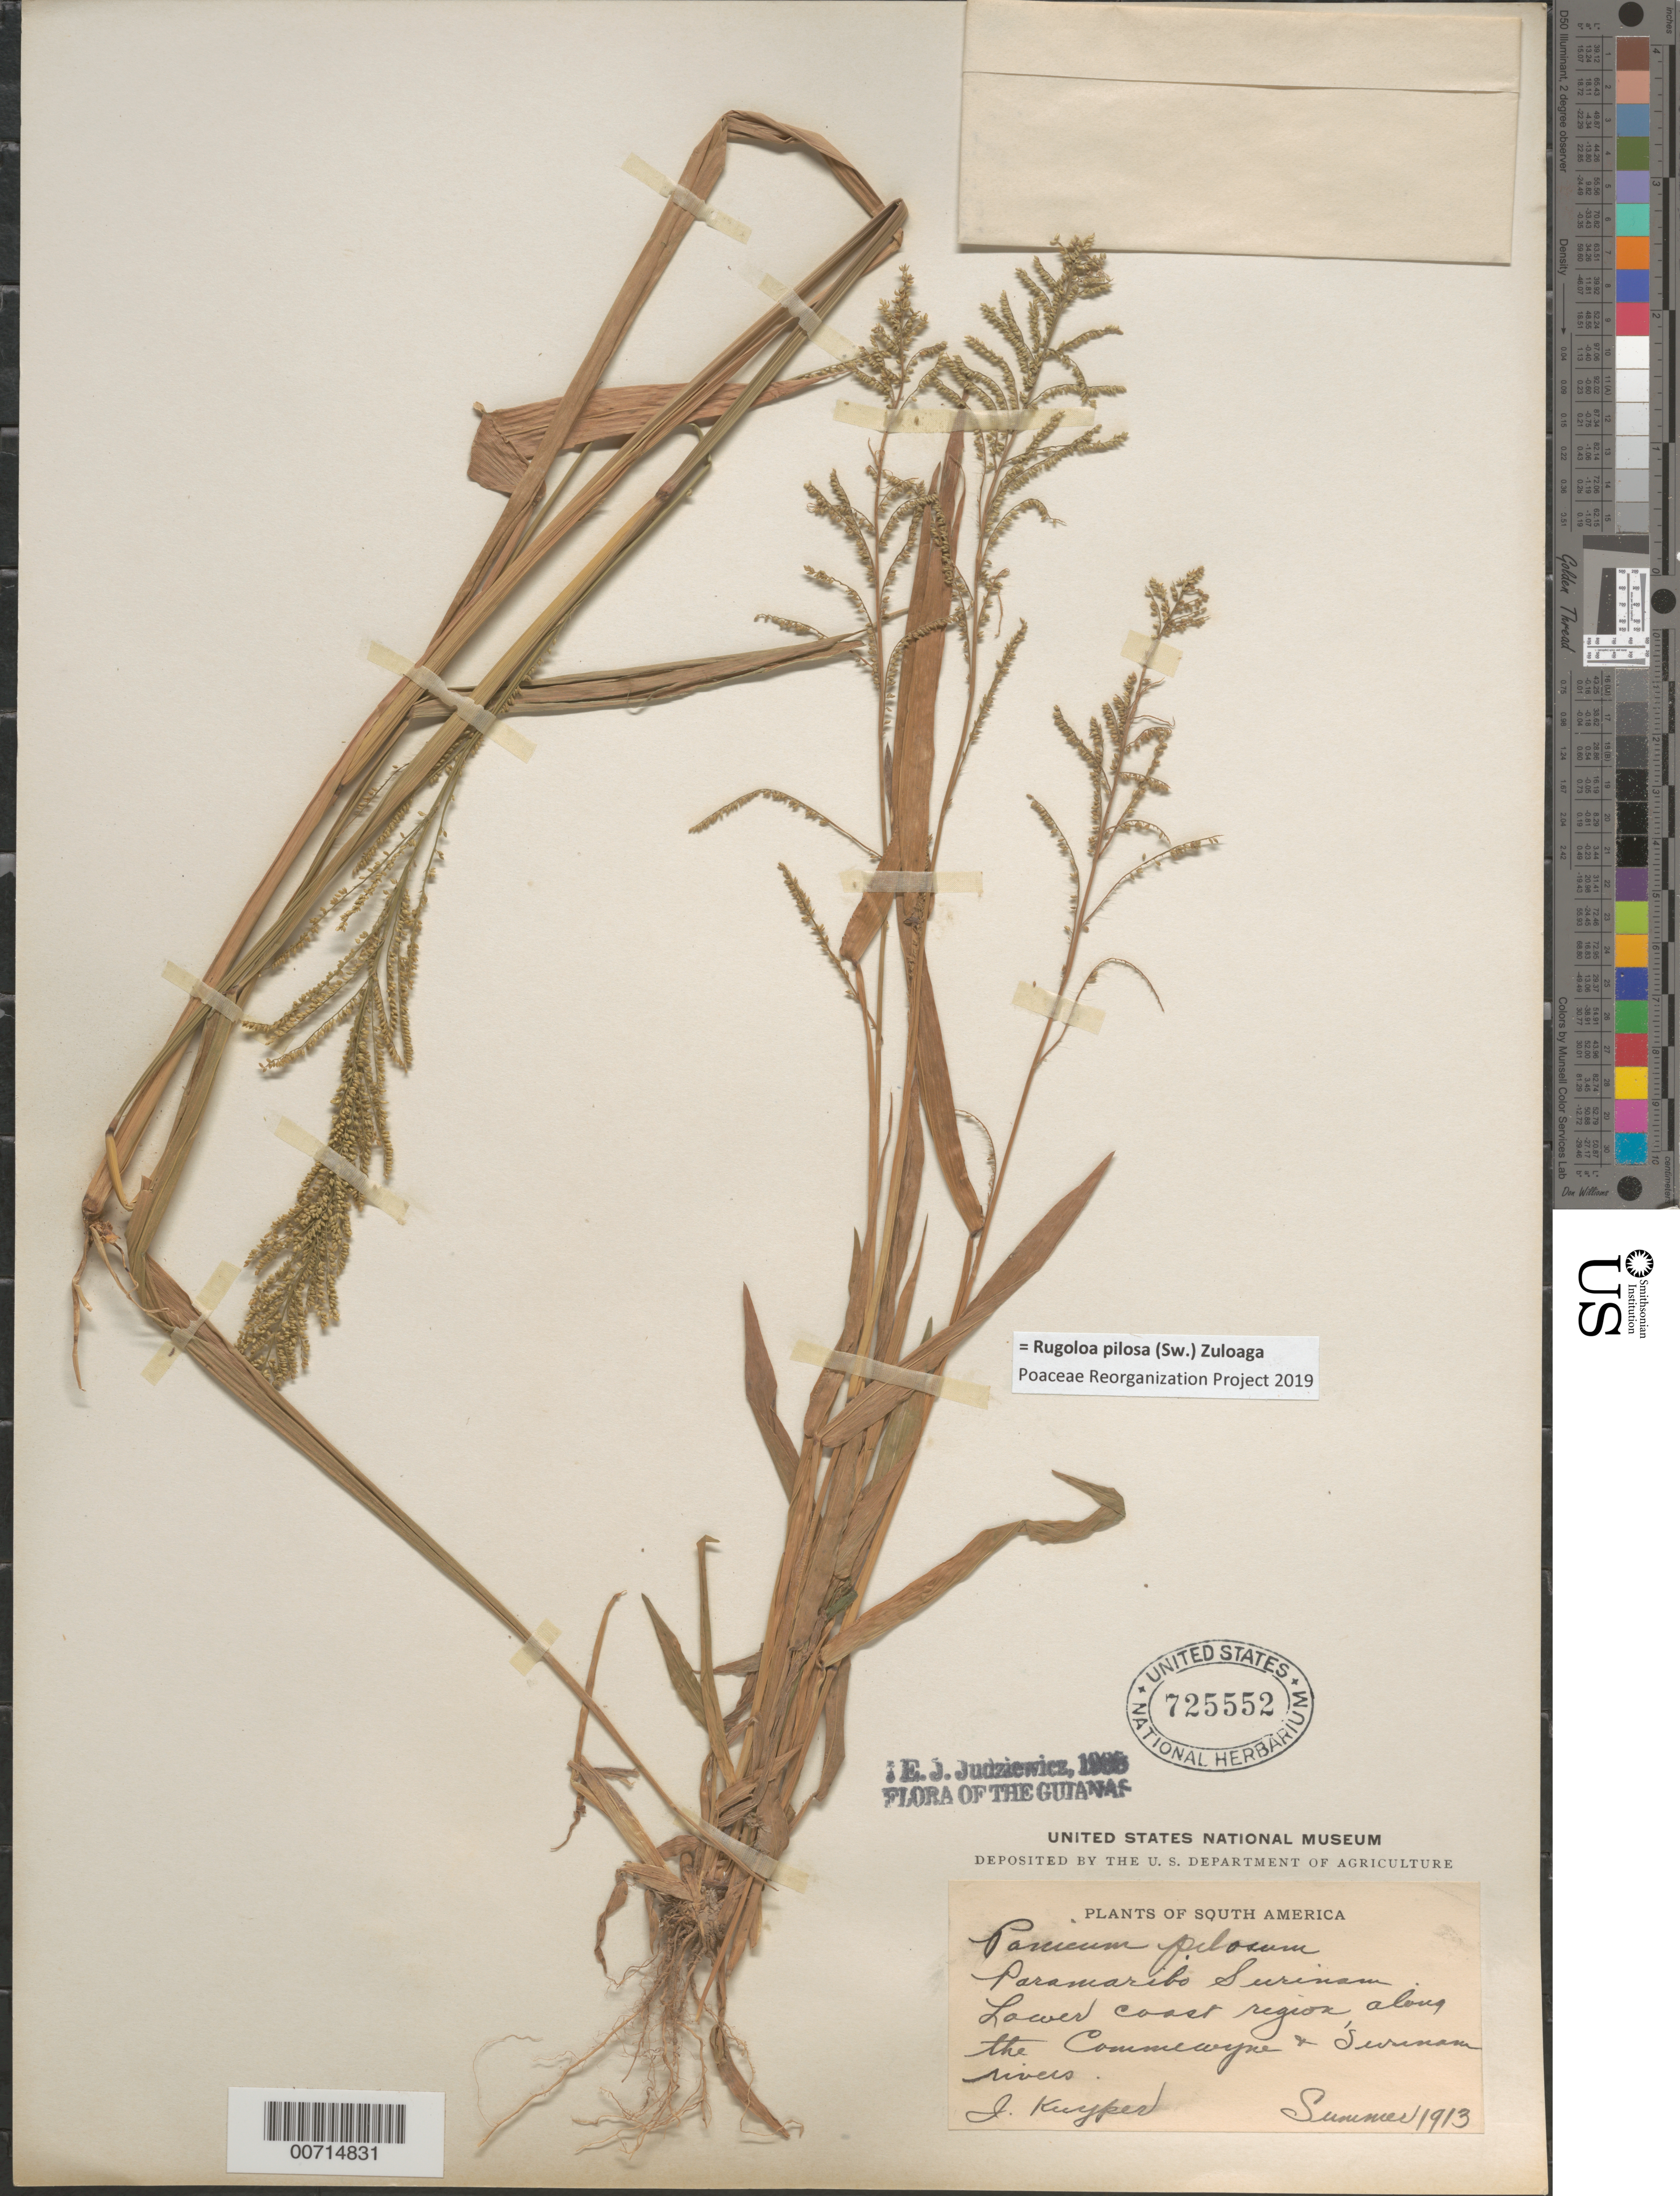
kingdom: Plantae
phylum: Tracheophyta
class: Liliopsida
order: Poales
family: Poaceae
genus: Rugoloa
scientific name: Rugoloa pilosa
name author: (Sw.) Zuloaga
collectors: J. Kuyper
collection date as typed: Summer 1913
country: Suriname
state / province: Paramaribo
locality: Lower coast region, along the Commewijne & Suriname rivers.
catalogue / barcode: US 725552